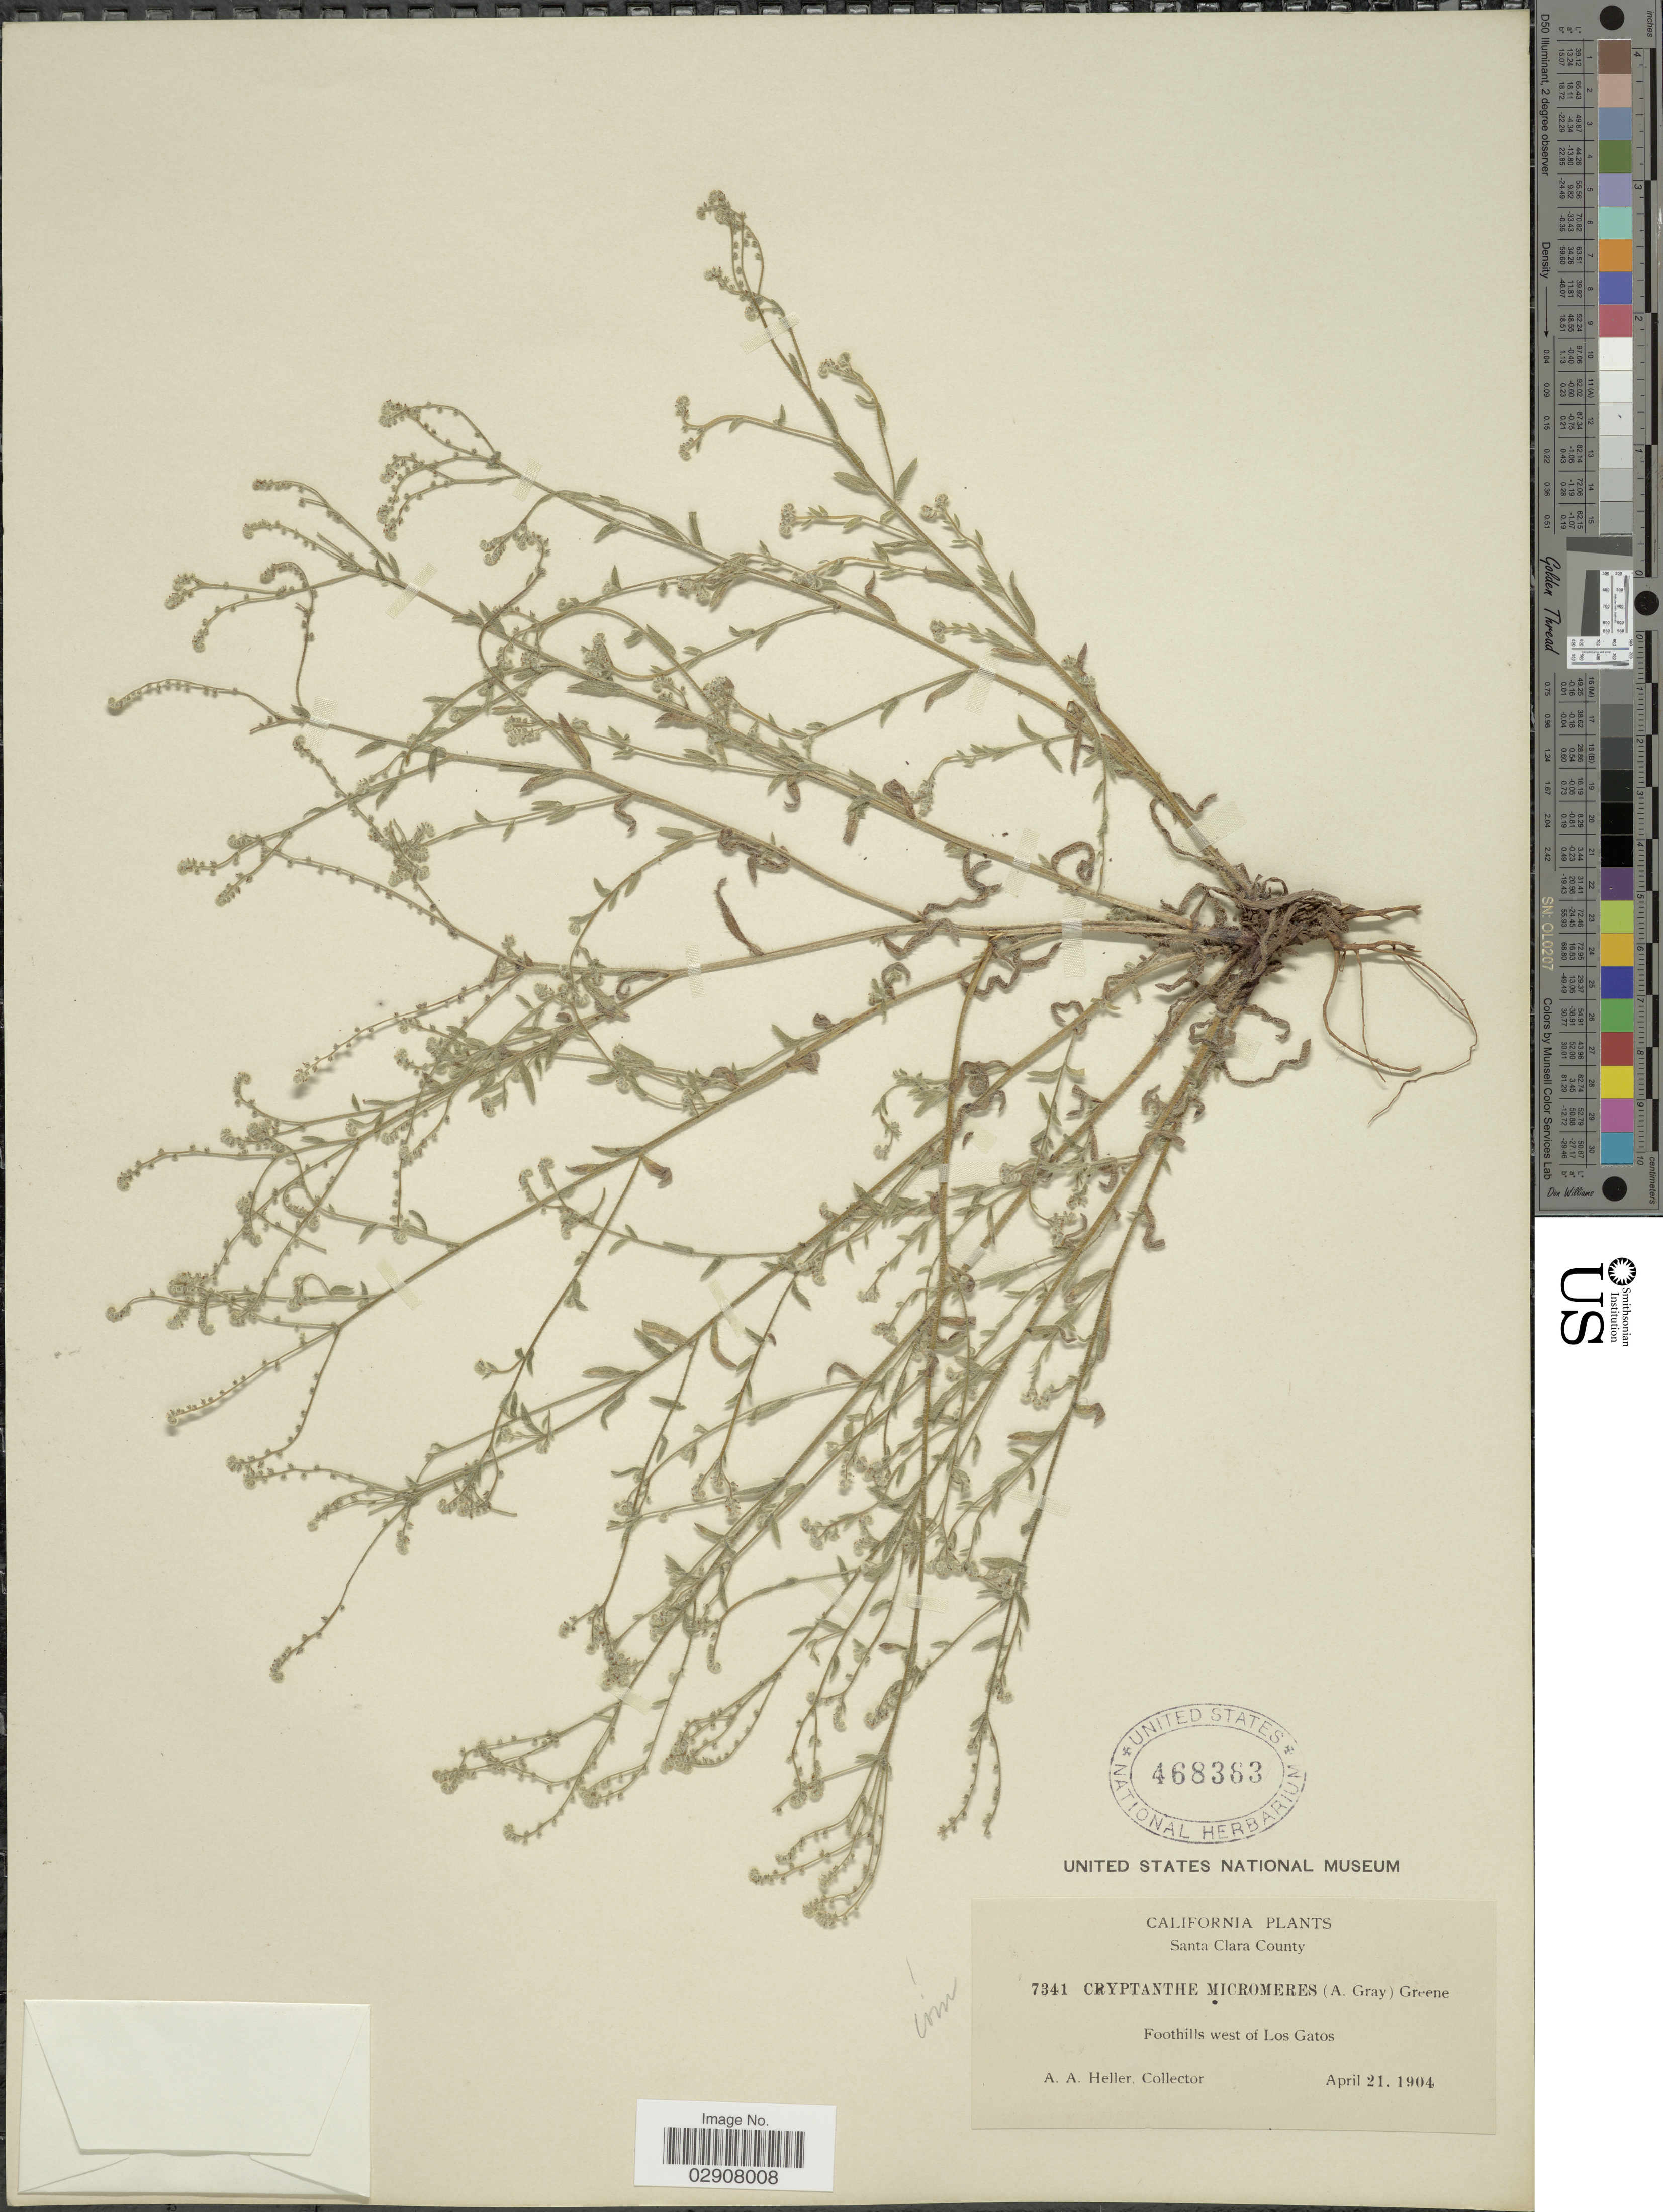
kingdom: Plantae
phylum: Tracheophyta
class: Magnoliopsida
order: Boraginales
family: Boraginaceae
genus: Cryptantha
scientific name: Cryptantha micromeres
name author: (A. Gray) S.W. Greene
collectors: A. A. Heller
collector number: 7341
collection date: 1904-04-21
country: United States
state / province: California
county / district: Santa Clara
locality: Santa Clara County, Foothills west of Los Gatos.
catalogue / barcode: US 468363